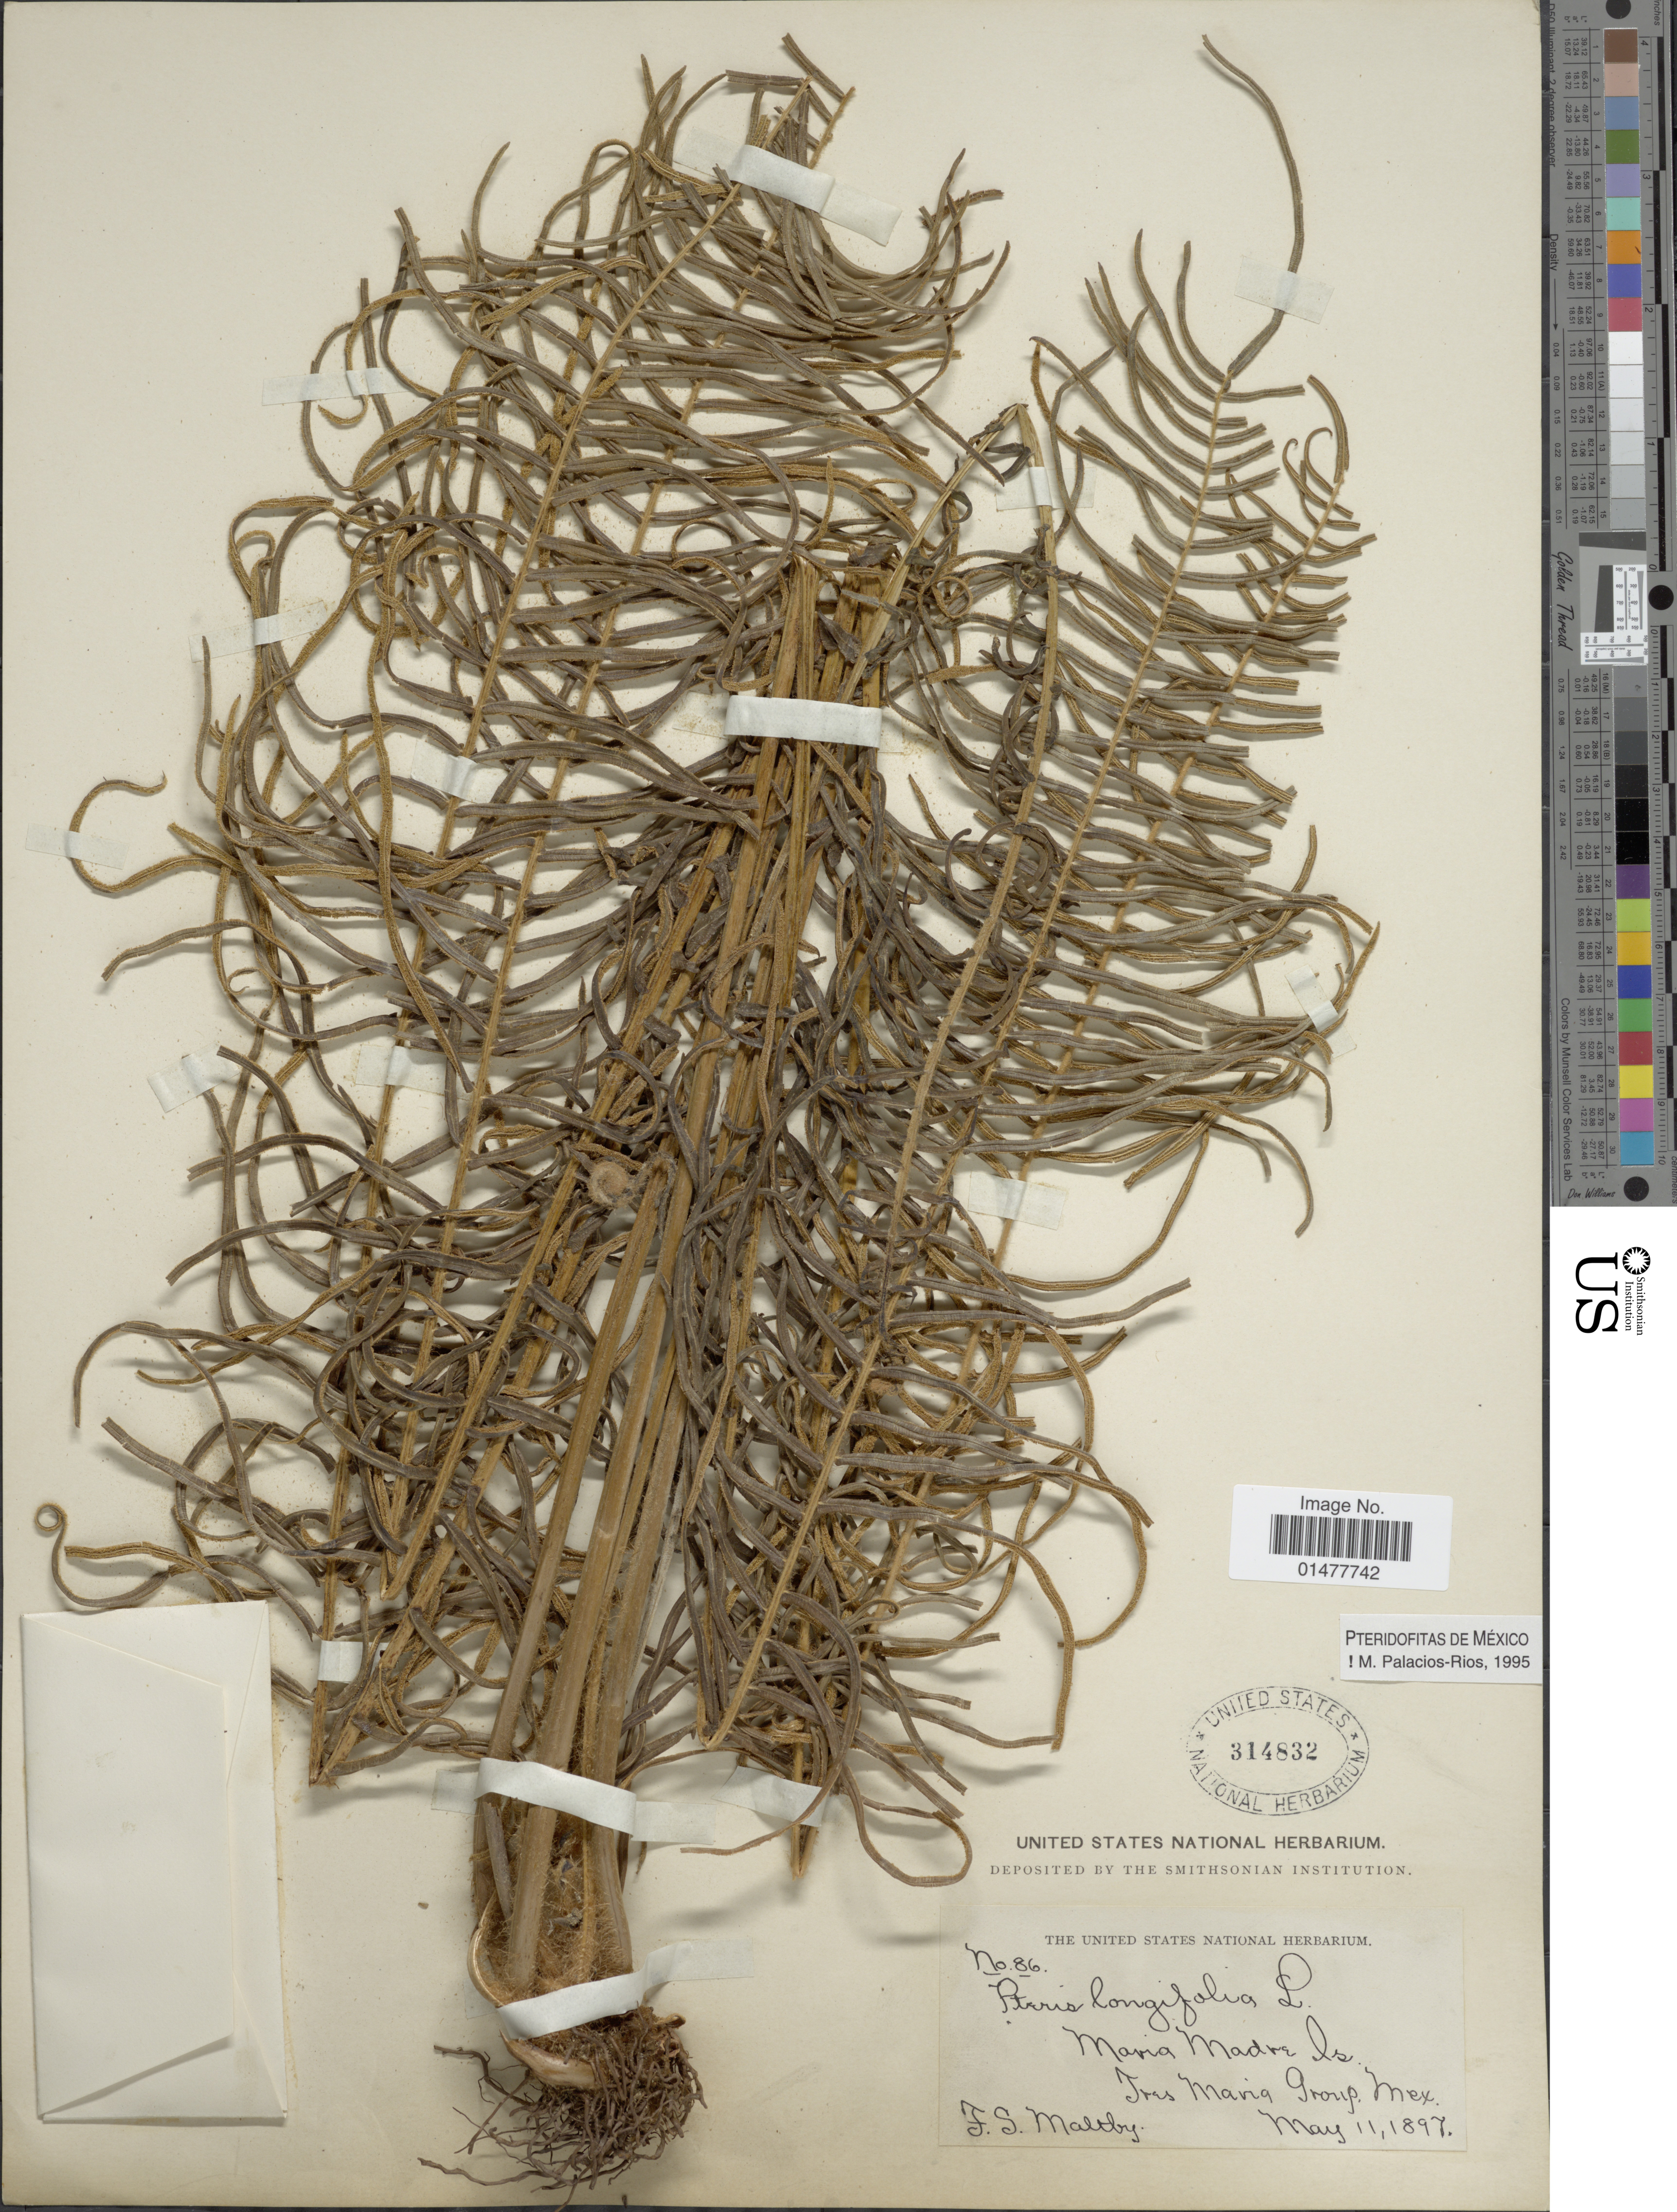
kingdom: Plantae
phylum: Tracheophyta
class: Polypodiopsida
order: Polypodiales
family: Pteridaceae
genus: Pteris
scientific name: Pteris longifolia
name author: L.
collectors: F. S. Maltby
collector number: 86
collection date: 1897-05-11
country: Mexico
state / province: Nayarit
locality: Maria Madre Is., Tres Maria Group.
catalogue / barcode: US 314832